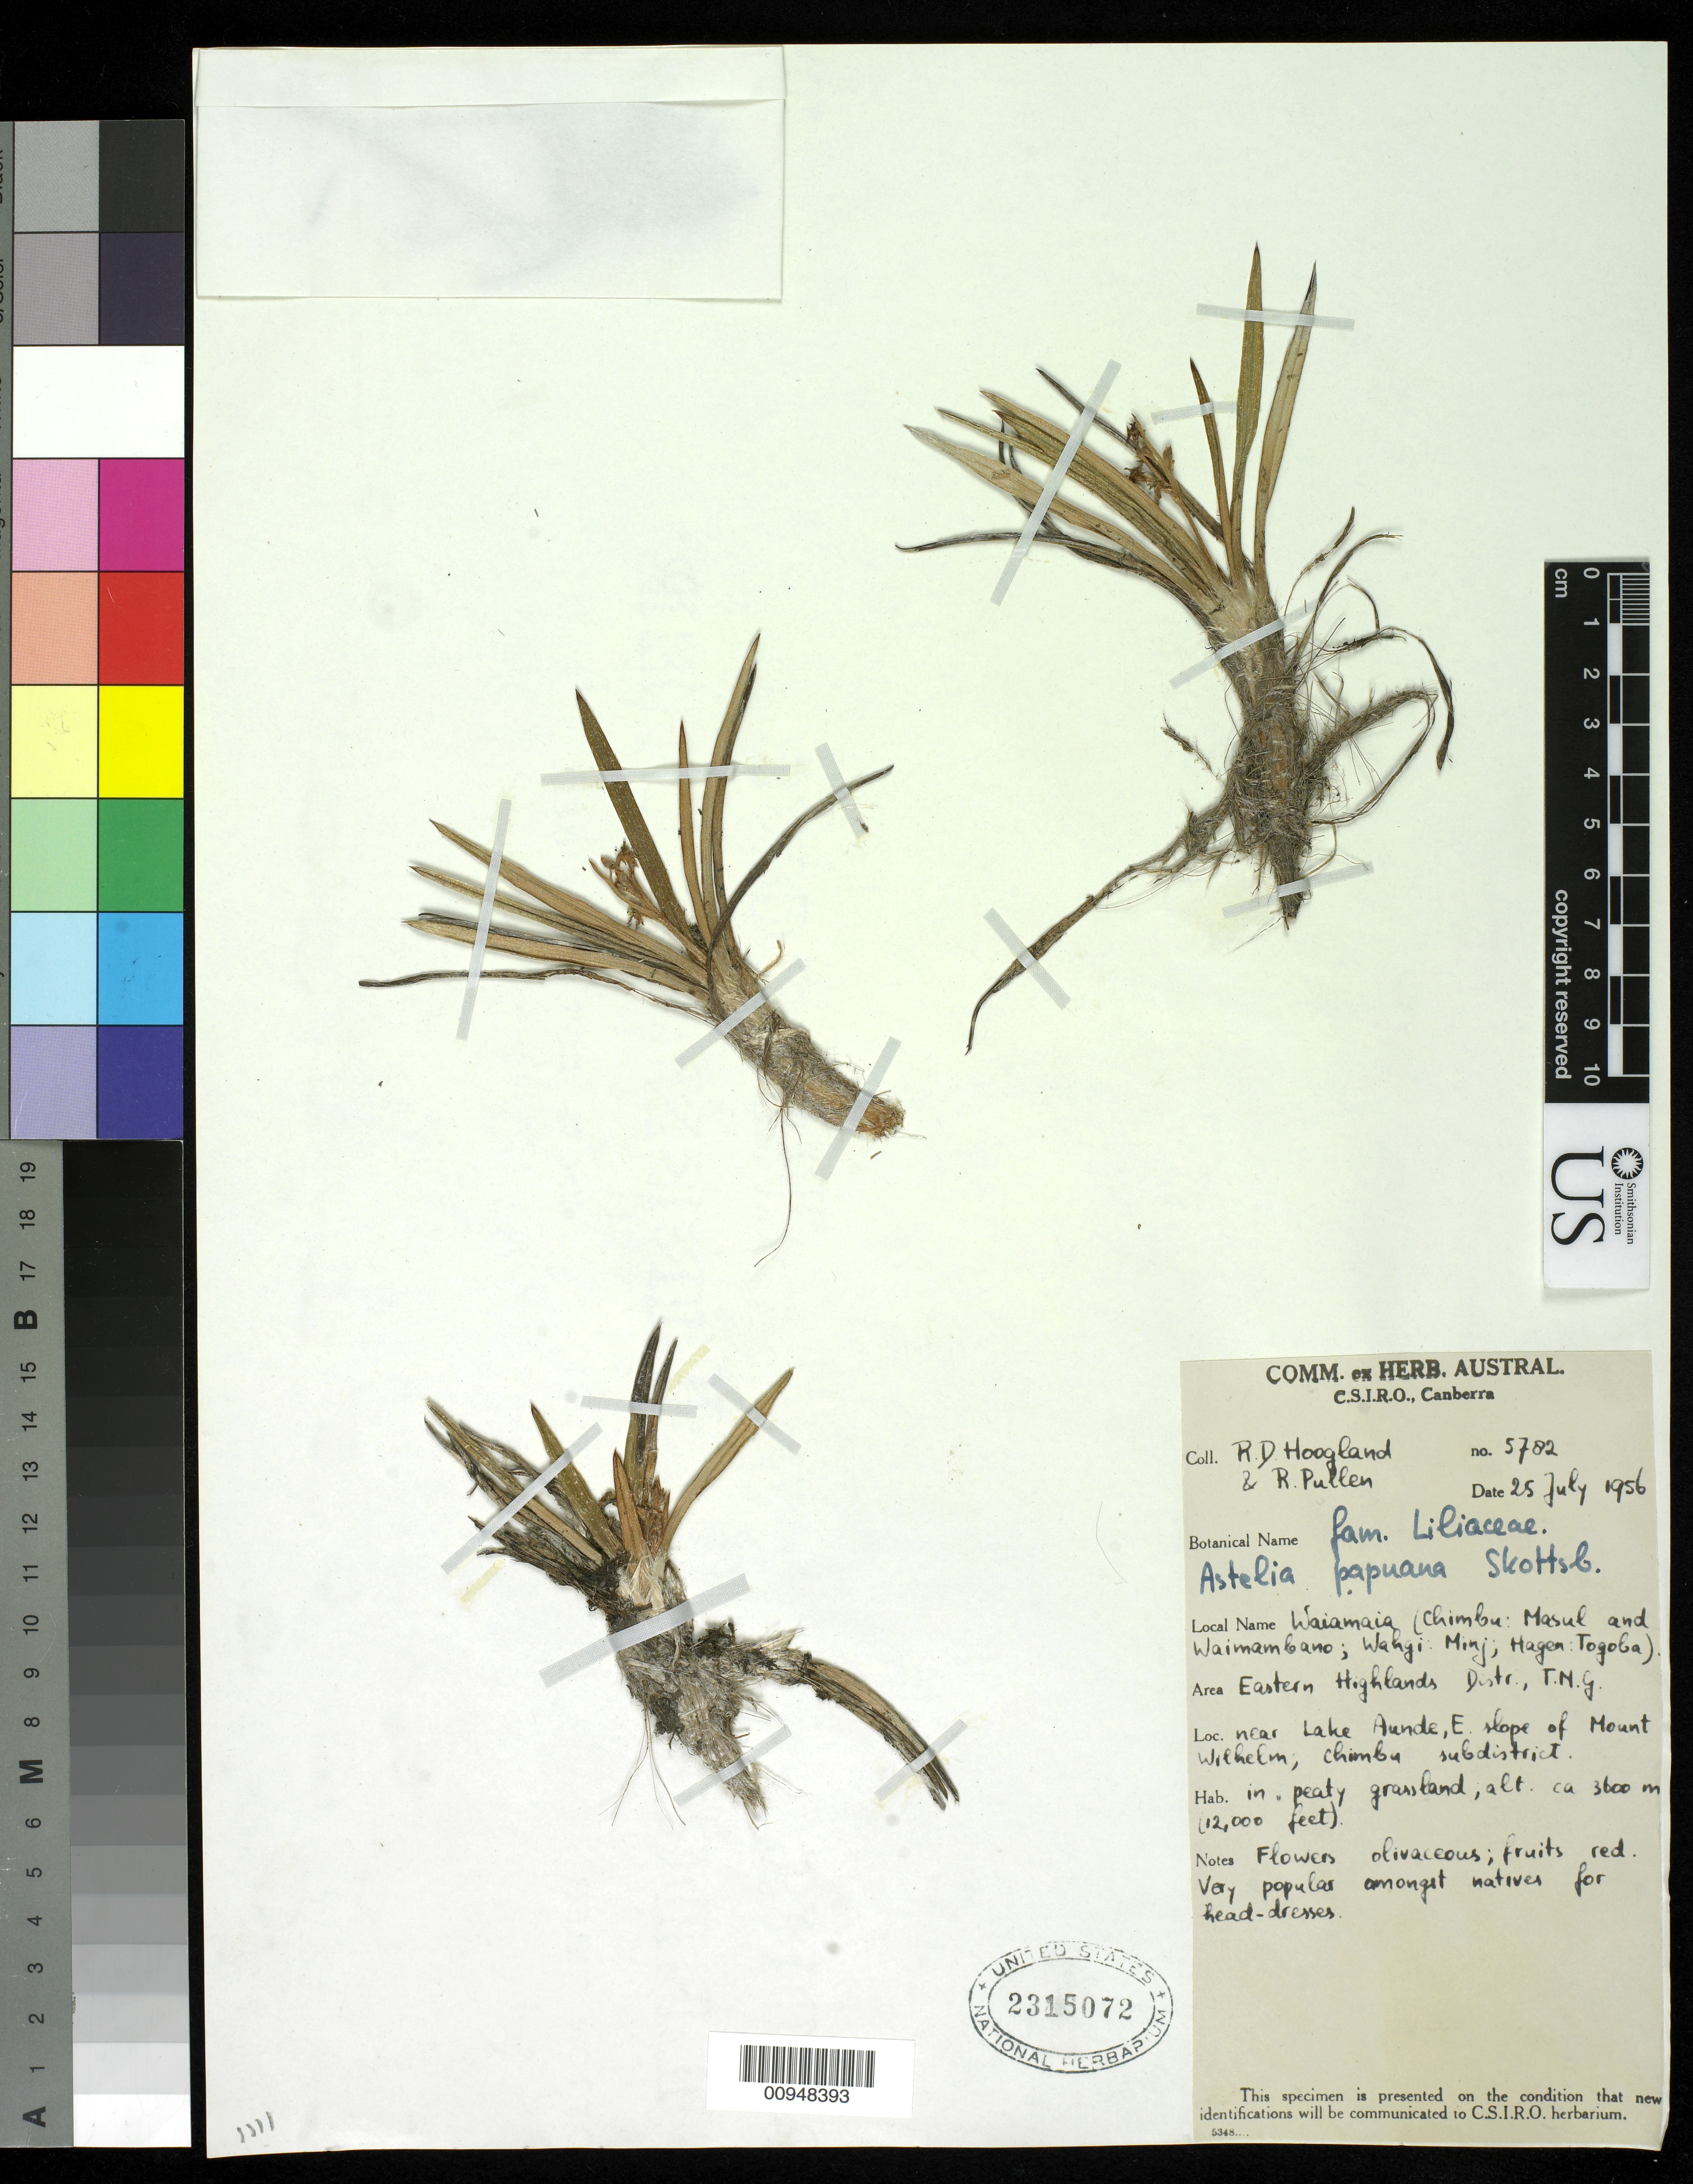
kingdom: Plantae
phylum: Tracheophyta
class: Liliopsida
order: Asparagales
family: Asteliaceae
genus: Astelia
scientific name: Astelia papuana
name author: Skottsb.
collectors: R. D. Hoogland & R. Pullen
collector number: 5782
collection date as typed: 25 Jul 1956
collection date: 1956-07-25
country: Papua New Guinea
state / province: Eastern Highlands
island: New Guinea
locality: Near Lake Aunde, E slope of Mount Wilhelm, Chimbu Subdistrict.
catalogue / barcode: US 2315072